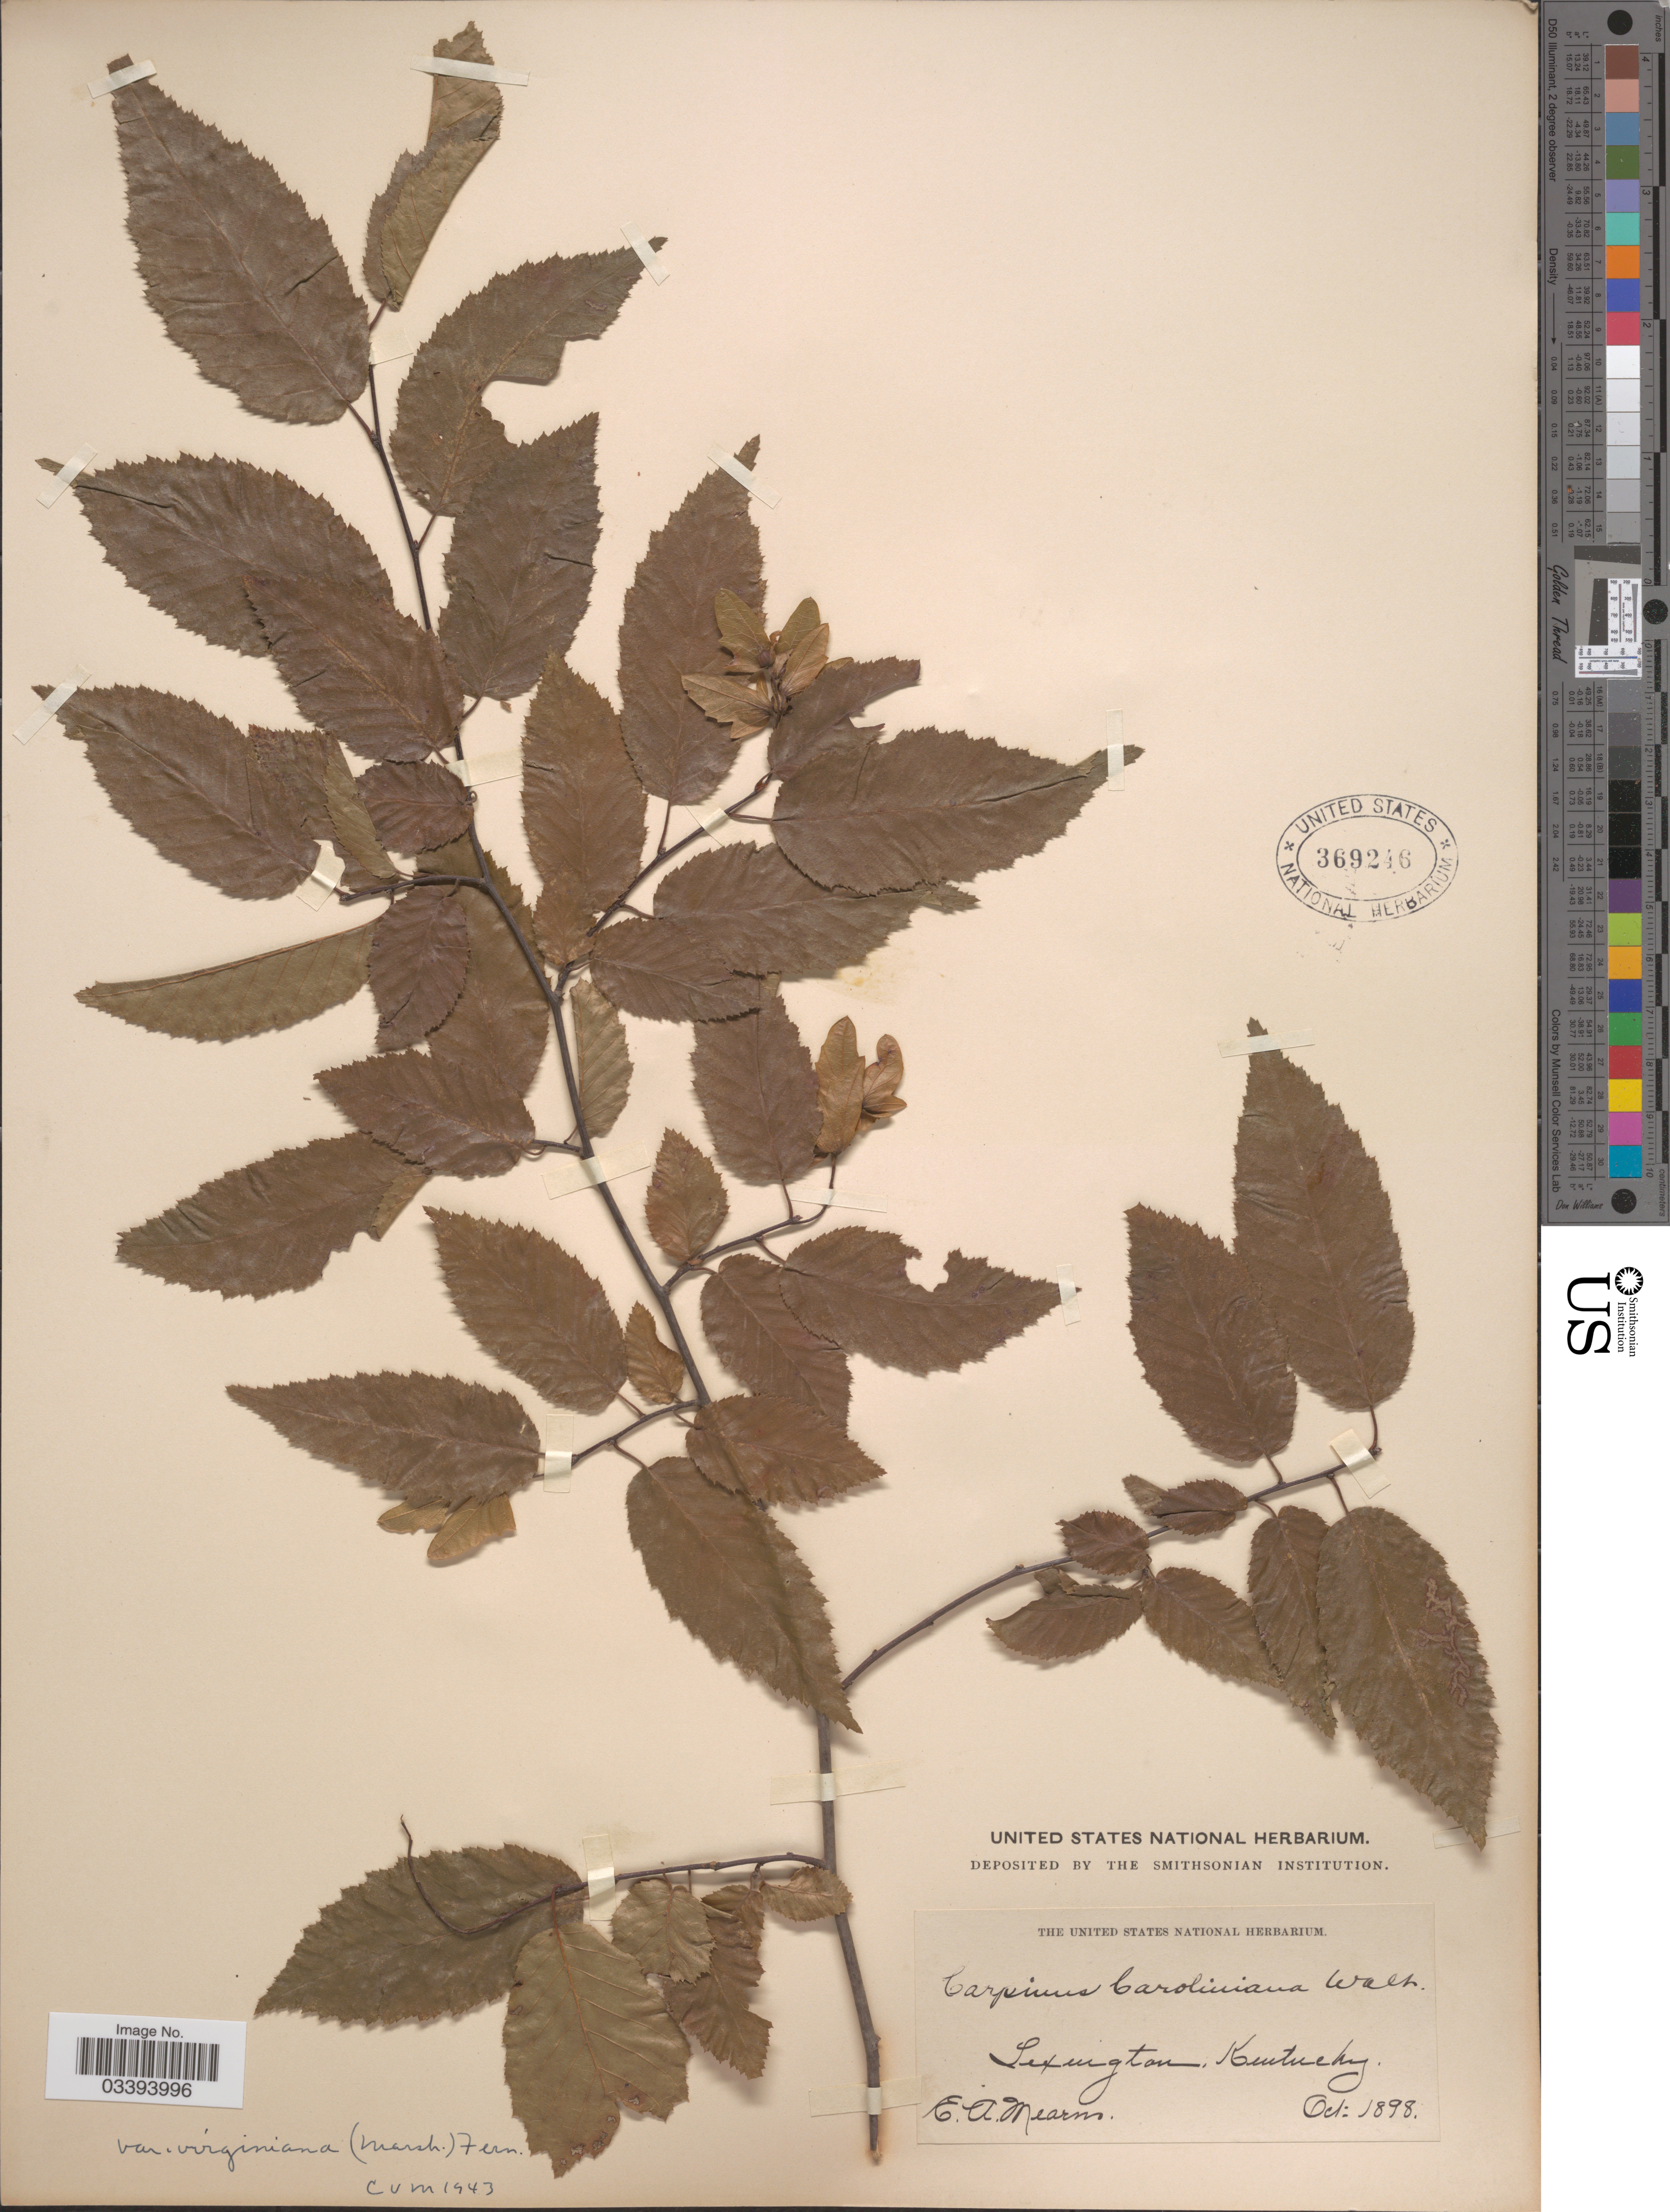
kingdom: Plantae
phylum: Tracheophyta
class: Magnoliopsida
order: Fagales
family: Betulaceae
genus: Carpinus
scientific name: Carpinus caroliniana subsp. virginiana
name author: (Marshall) Furlow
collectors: E. A. Mearns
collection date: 1898-10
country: United States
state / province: Kentucky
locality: Lexington.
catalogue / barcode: US 369246